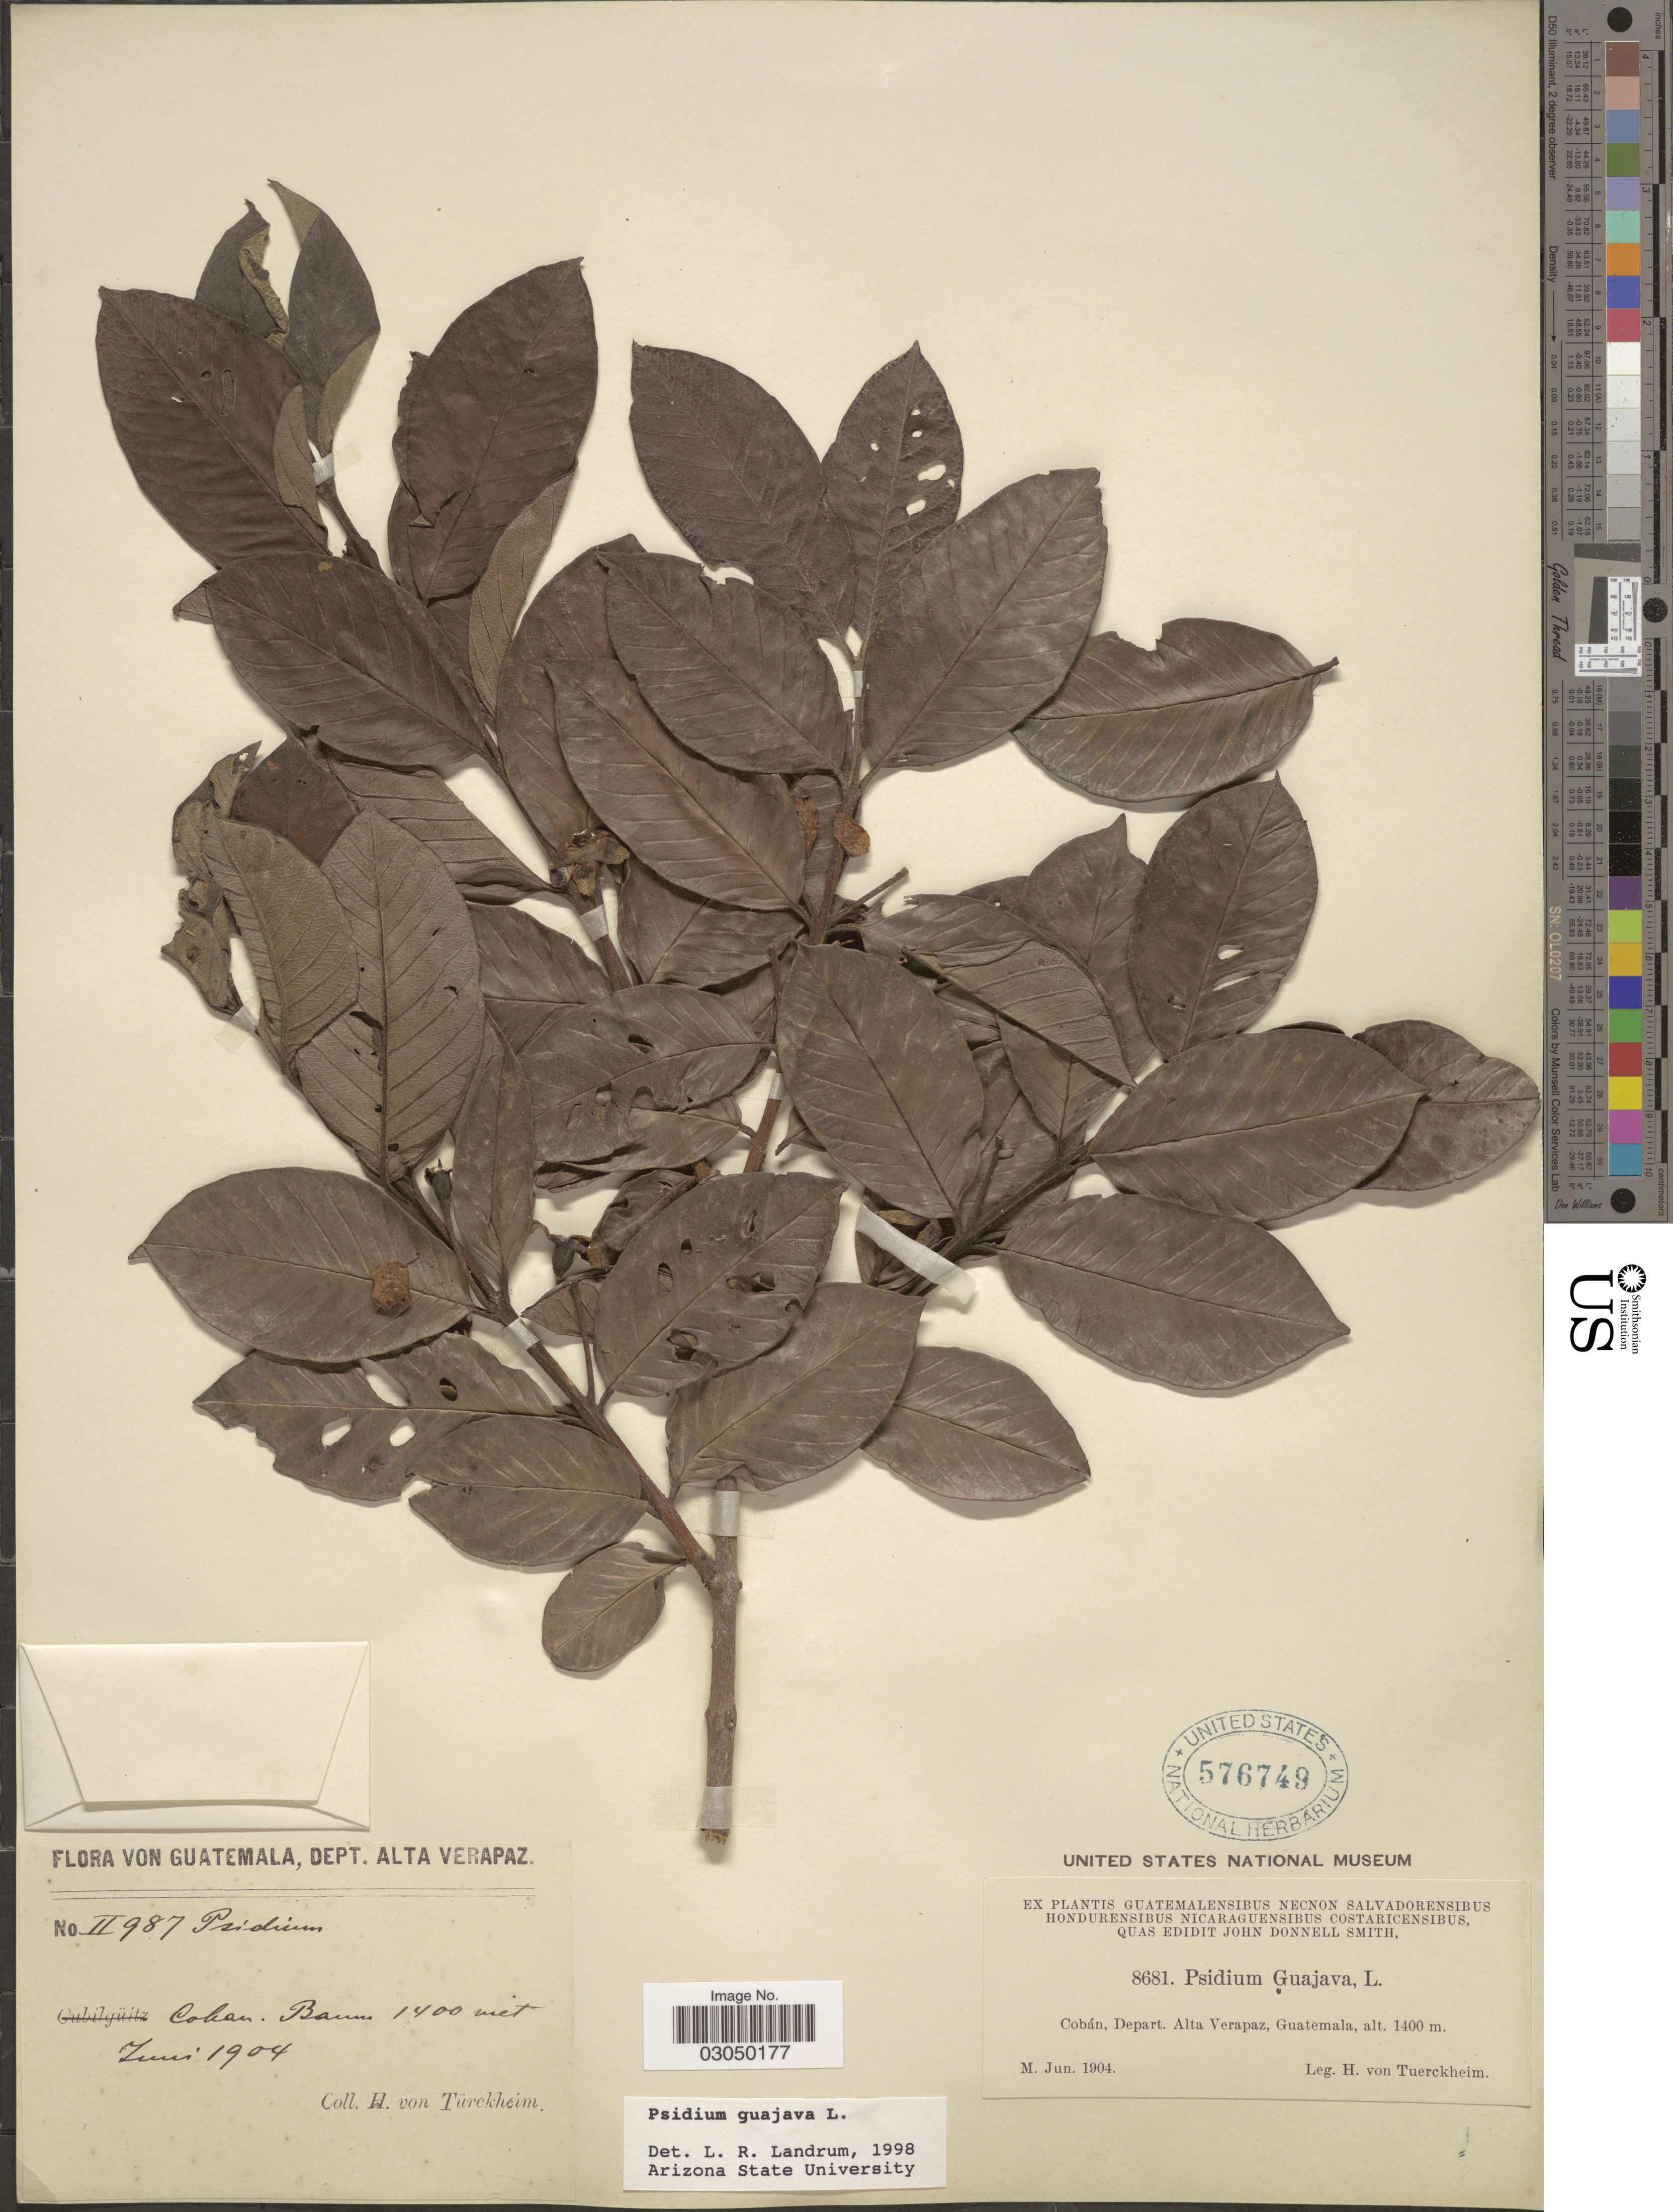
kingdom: Plantae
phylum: Tracheophyta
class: Magnoliopsida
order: Myrtales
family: Myrtaceae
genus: Psidium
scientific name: Psidium guajava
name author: L.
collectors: H. von Türckheim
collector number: II987/8681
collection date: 1904-06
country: Guatemala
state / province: Alta Verapaz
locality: Cobán, Depart. Alta Verapaz.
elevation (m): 1400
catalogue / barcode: US 576749